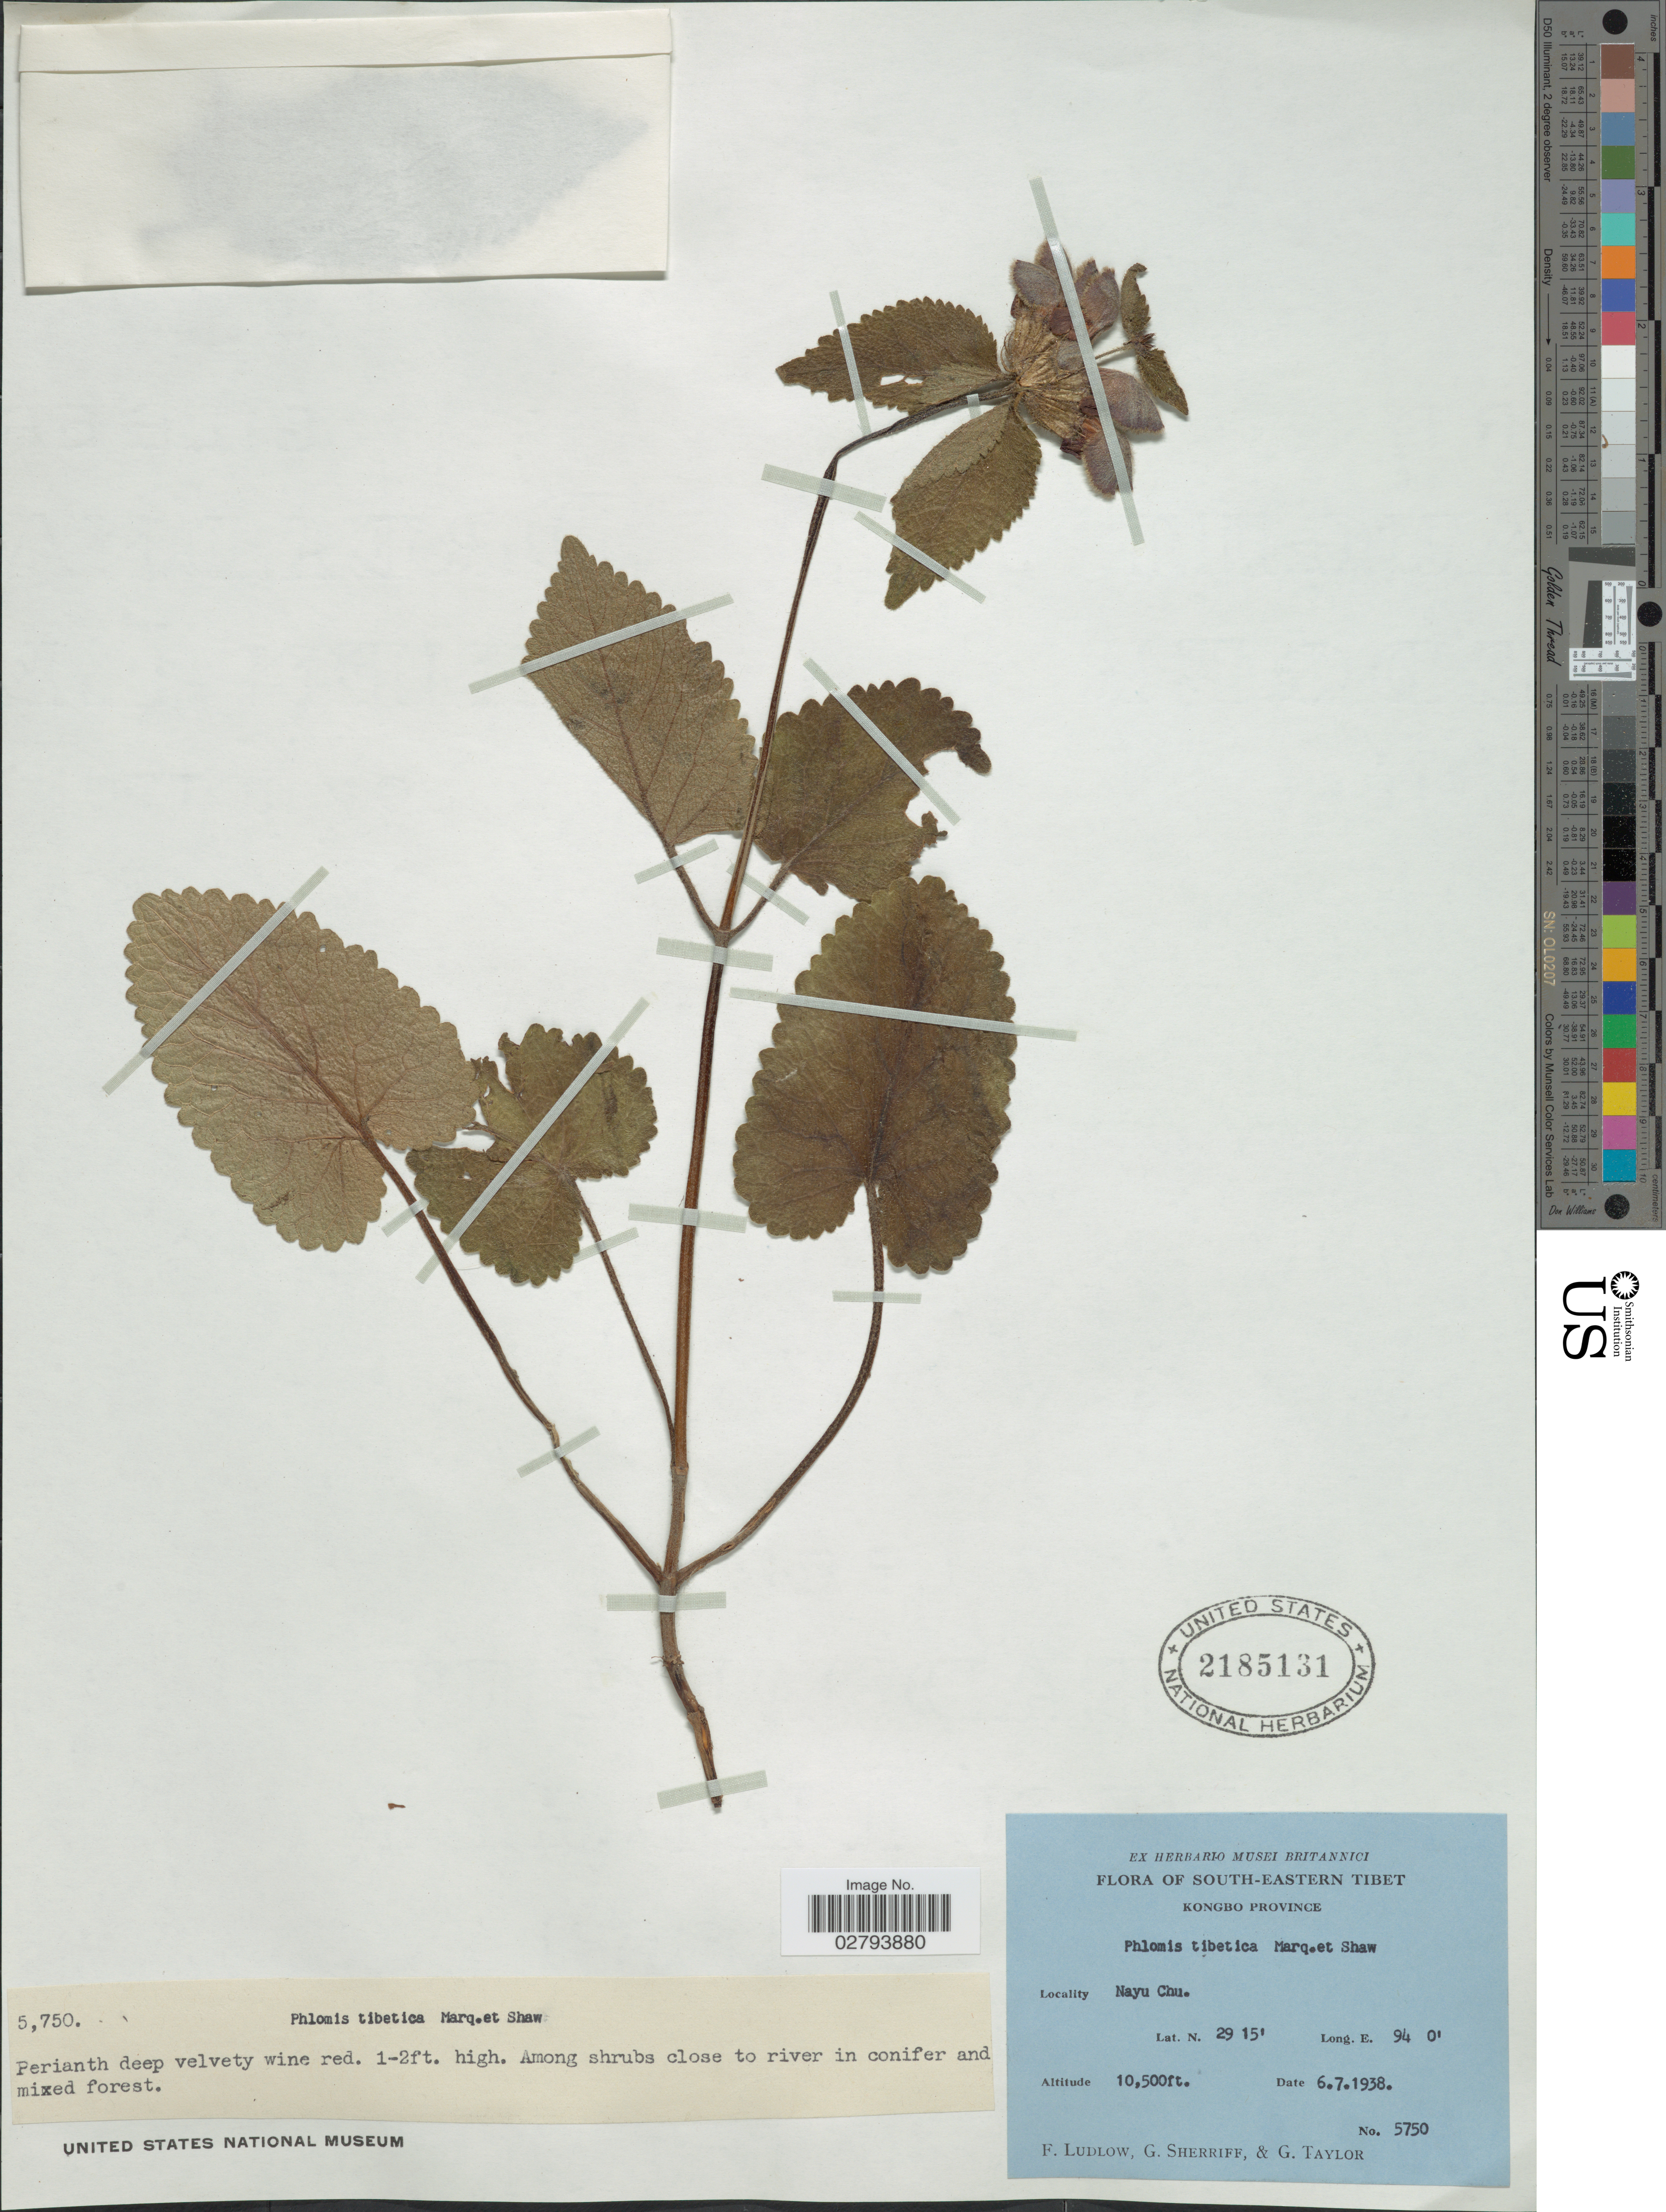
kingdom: Plantae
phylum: Tracheophyta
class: Magnoliopsida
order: Lamiales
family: Lamiaceae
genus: Phlomoides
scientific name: Phlomoides tibetica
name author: (C. Marquand & Airy Shaw) Kamelin & Makhm.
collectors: F. Ludlow, G. Sherriff & G. Taylor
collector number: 5750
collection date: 1938-07-06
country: China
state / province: Xizang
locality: South-eastern Tibet, Kongbo Province, Nayu Chu.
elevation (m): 3200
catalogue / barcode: US 2185131